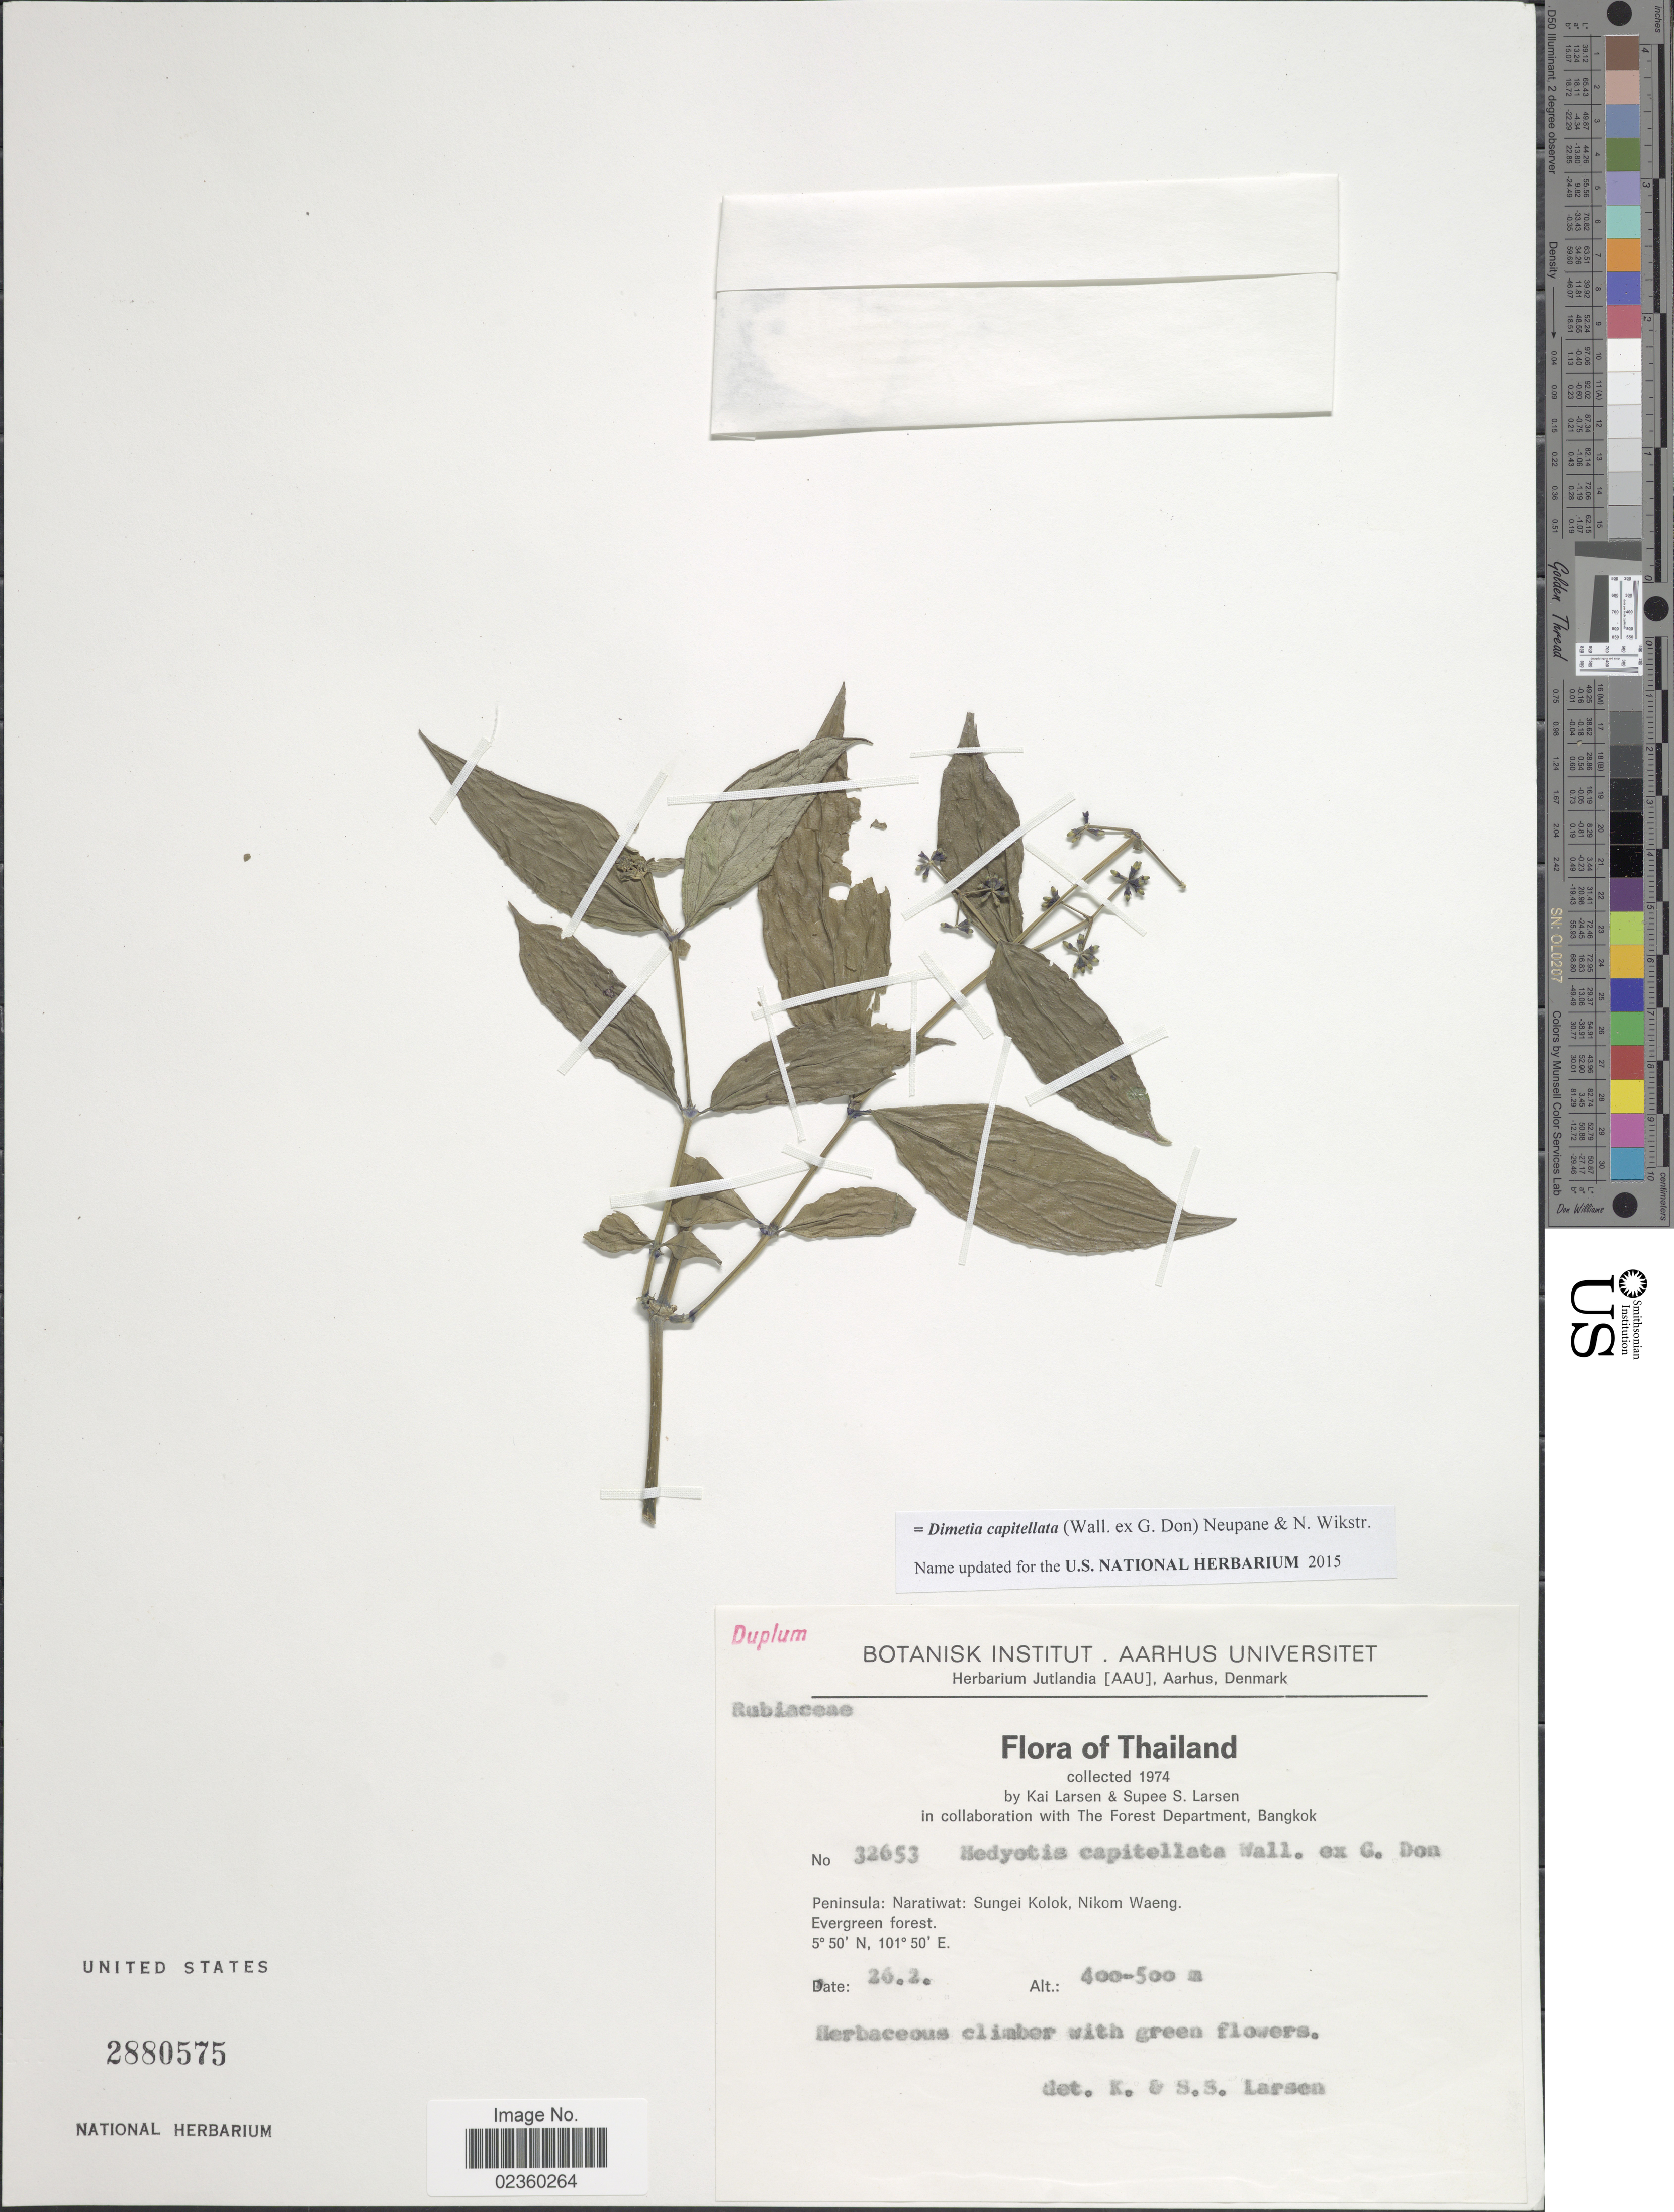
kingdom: Plantae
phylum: Tracheophyta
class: Magnoliopsida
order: Gentianales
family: Rubiaceae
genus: Dimetia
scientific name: Dimetia capitellata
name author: (Wall. ex G. Don) Neupane & N. Wikstr.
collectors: K. Larsen & S. Larsen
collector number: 32653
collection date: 1974-02-26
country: Thailand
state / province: Narathiwat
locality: Peninsula: Naratiwat: Sungei Kolok, Nilom Waeng. Evergreen forest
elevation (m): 400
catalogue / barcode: US 2880575